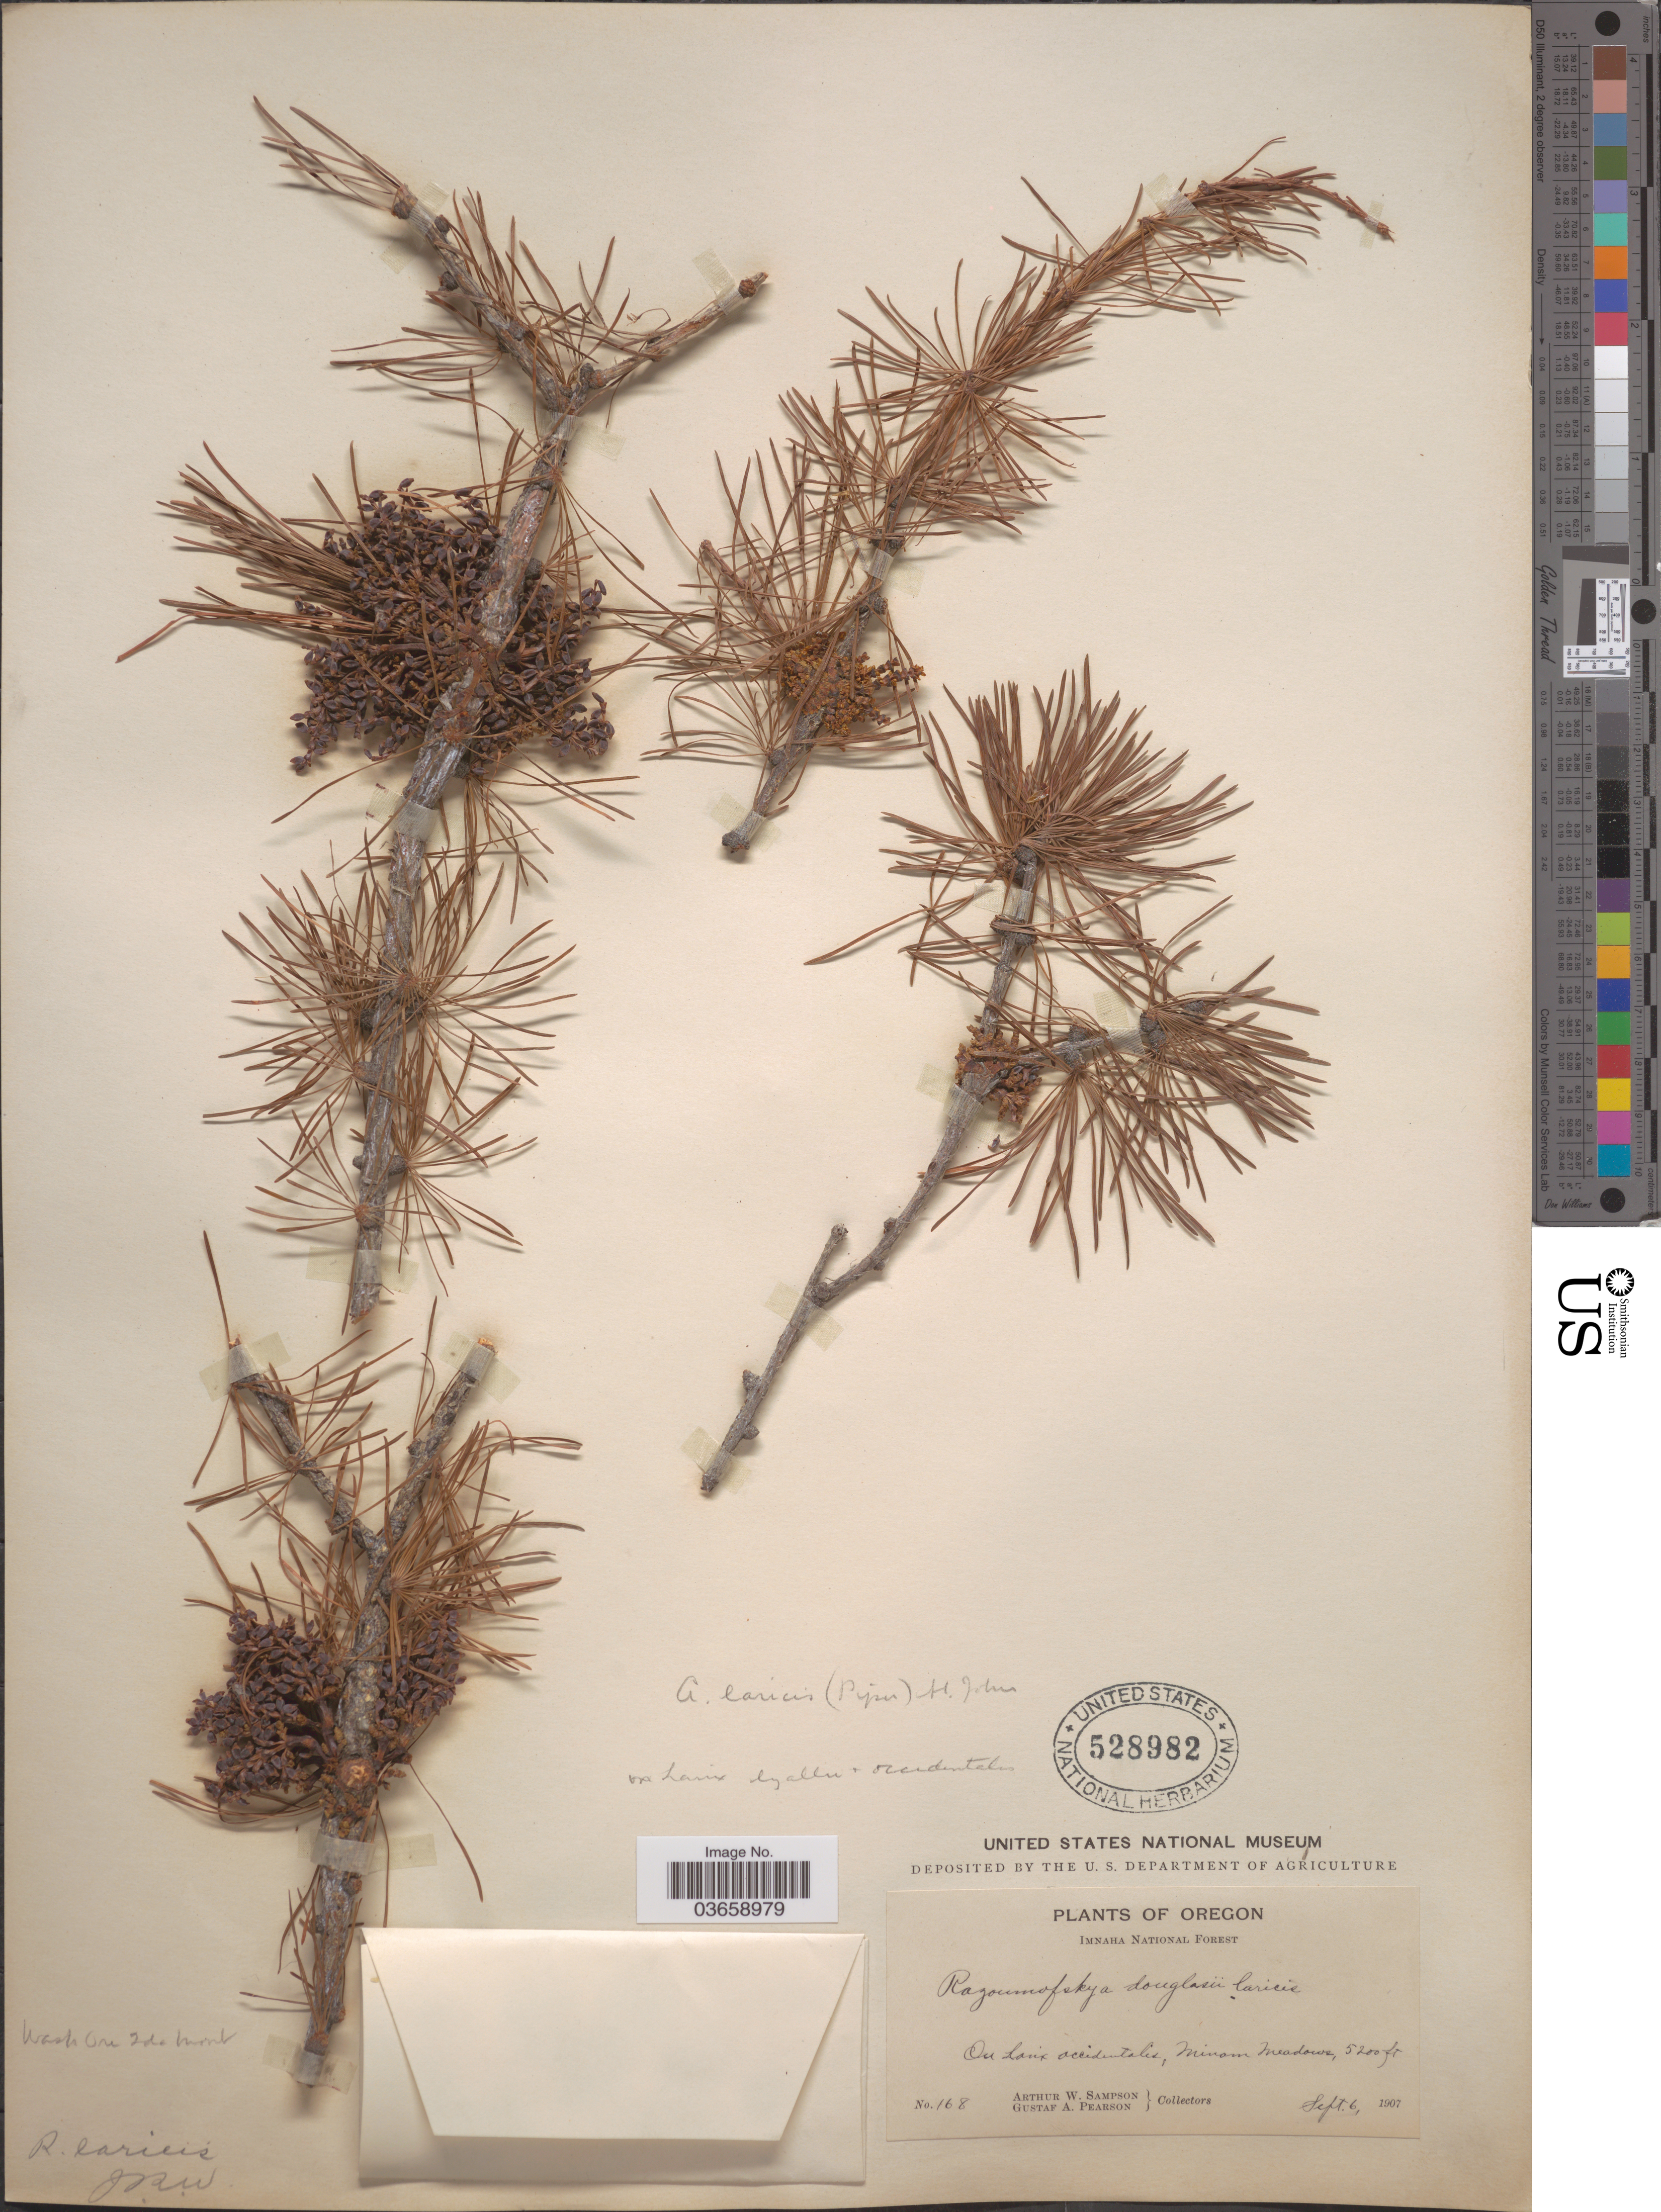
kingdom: Plantae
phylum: Tracheophyta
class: Magnoliopsida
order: Santalales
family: Viscaceae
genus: Arceuthobium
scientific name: Arceuthobium laricis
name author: (M.E. Jones) H. St. John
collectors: A. Sampson & G. Pearson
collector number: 168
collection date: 1907-09-06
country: United States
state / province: Oregon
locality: Imnaha National Forest. Minam Meadows.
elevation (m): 1585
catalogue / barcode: US 528982